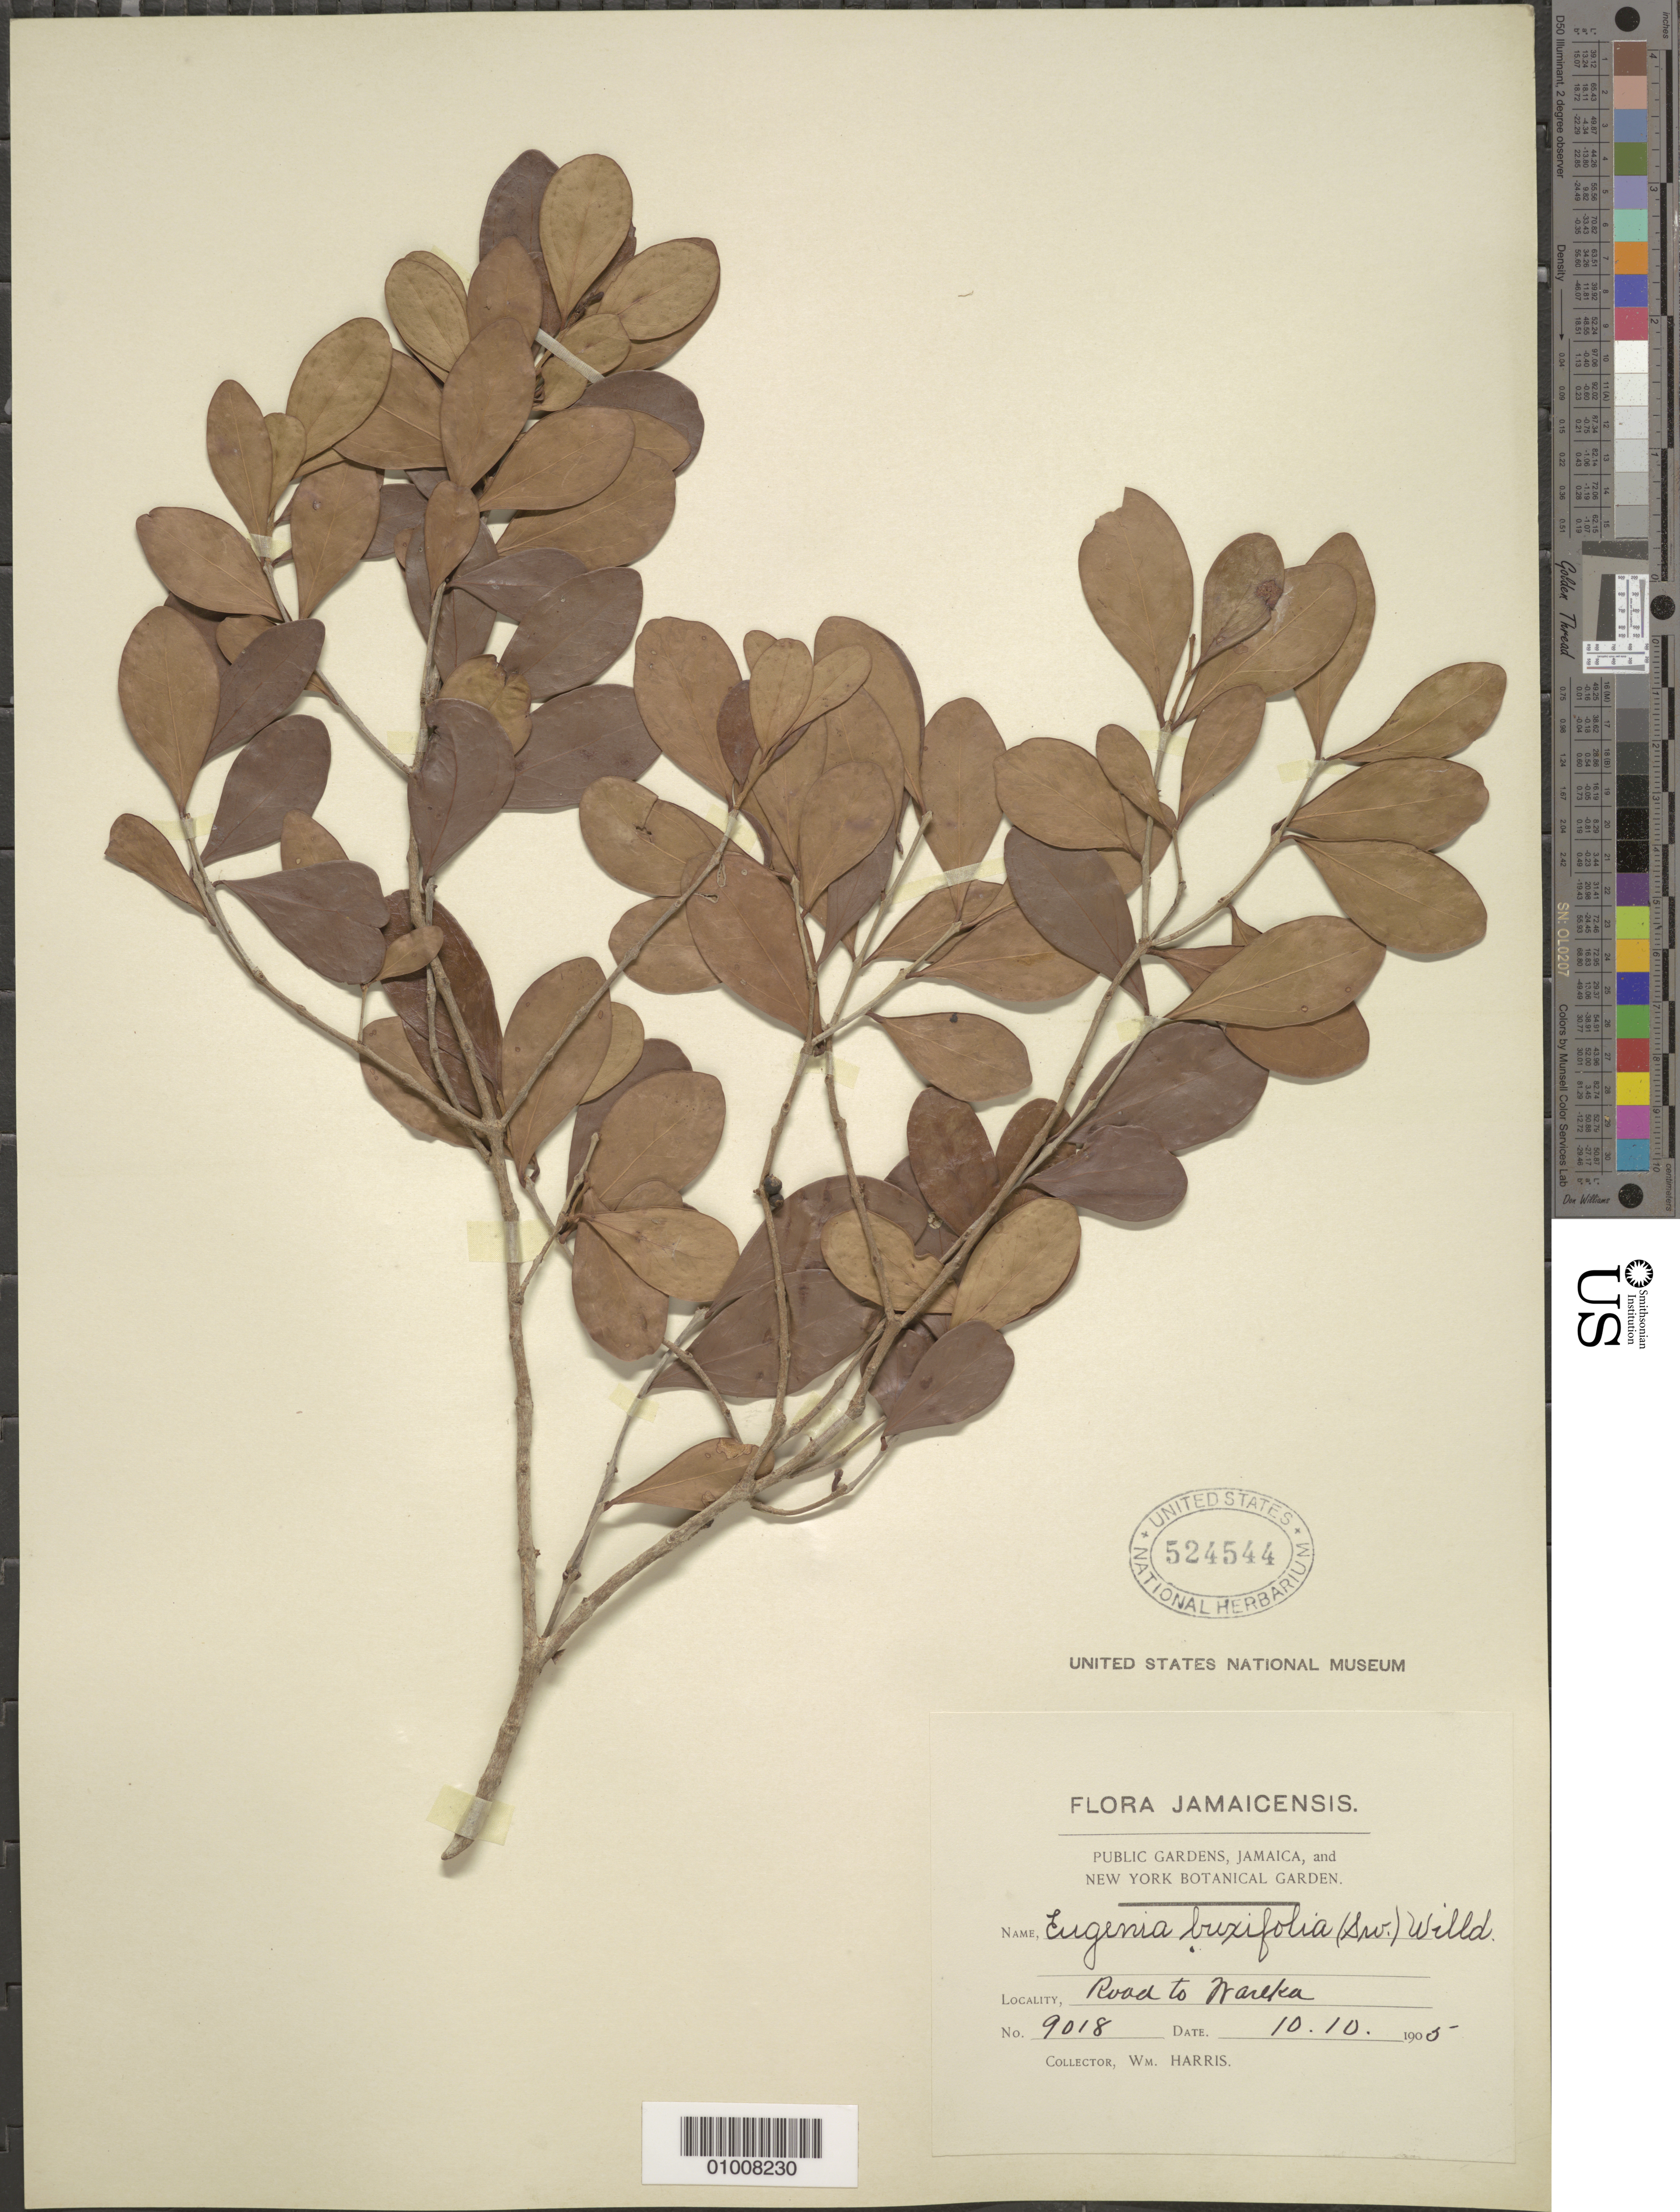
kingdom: Plantae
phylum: Tracheophyta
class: Magnoliopsida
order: Myrtales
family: Myrtaceae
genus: Eugenia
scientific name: Eugenia foetida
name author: Pers.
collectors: W. Harris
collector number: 9018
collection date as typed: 10 Oct 1905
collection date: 1905-10-10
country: Jamaica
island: Jamaica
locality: Road to Wareka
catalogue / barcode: US 524544